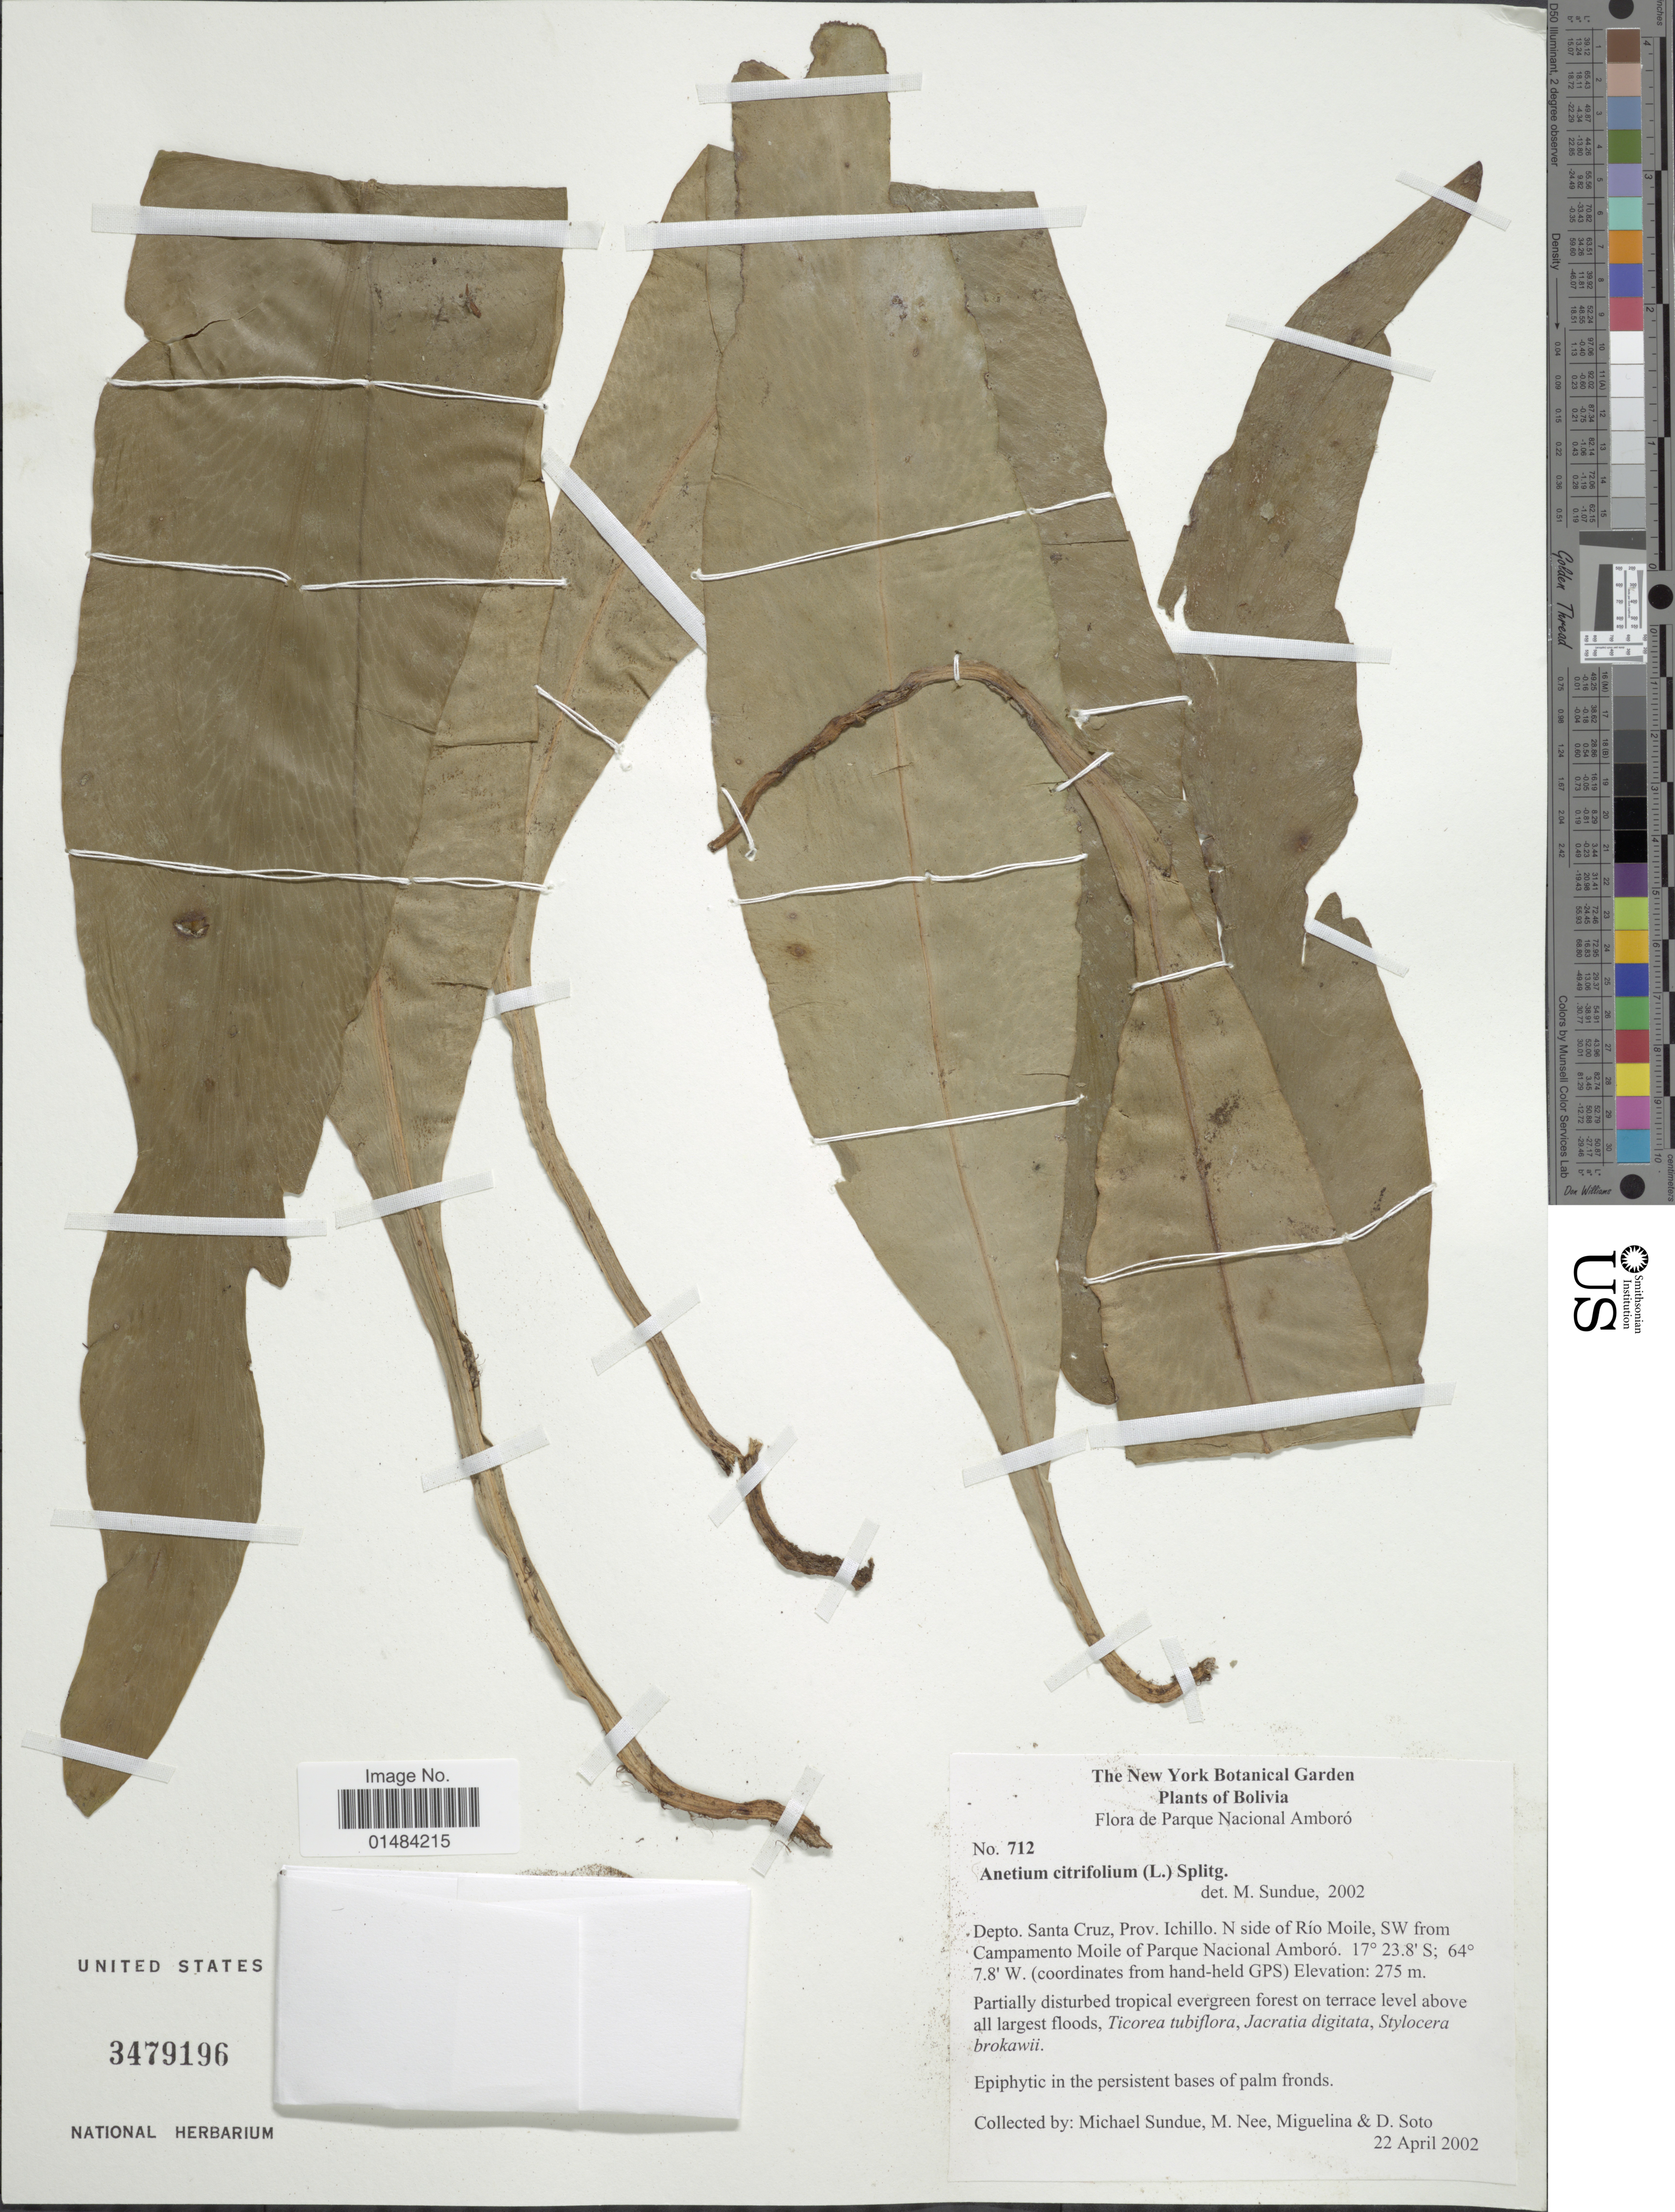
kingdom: Plantae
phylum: Tracheophyta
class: Polypodiopsida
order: Polypodiales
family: Pteridaceae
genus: Anetium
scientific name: Anetium citrifolium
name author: (L.) Splitg.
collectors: M. Sundue, M. Nee, M. Soto Arenas & D. Soto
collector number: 712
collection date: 2002-04-22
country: Bolivia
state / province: Santa Cruz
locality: Bolivia, Depto. Santa Cruz, Prov. Ichillo. N side of Rio Moile, SW. from Camoamento Moile of Parque Nacional Amboro.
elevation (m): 275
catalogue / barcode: US 3479196